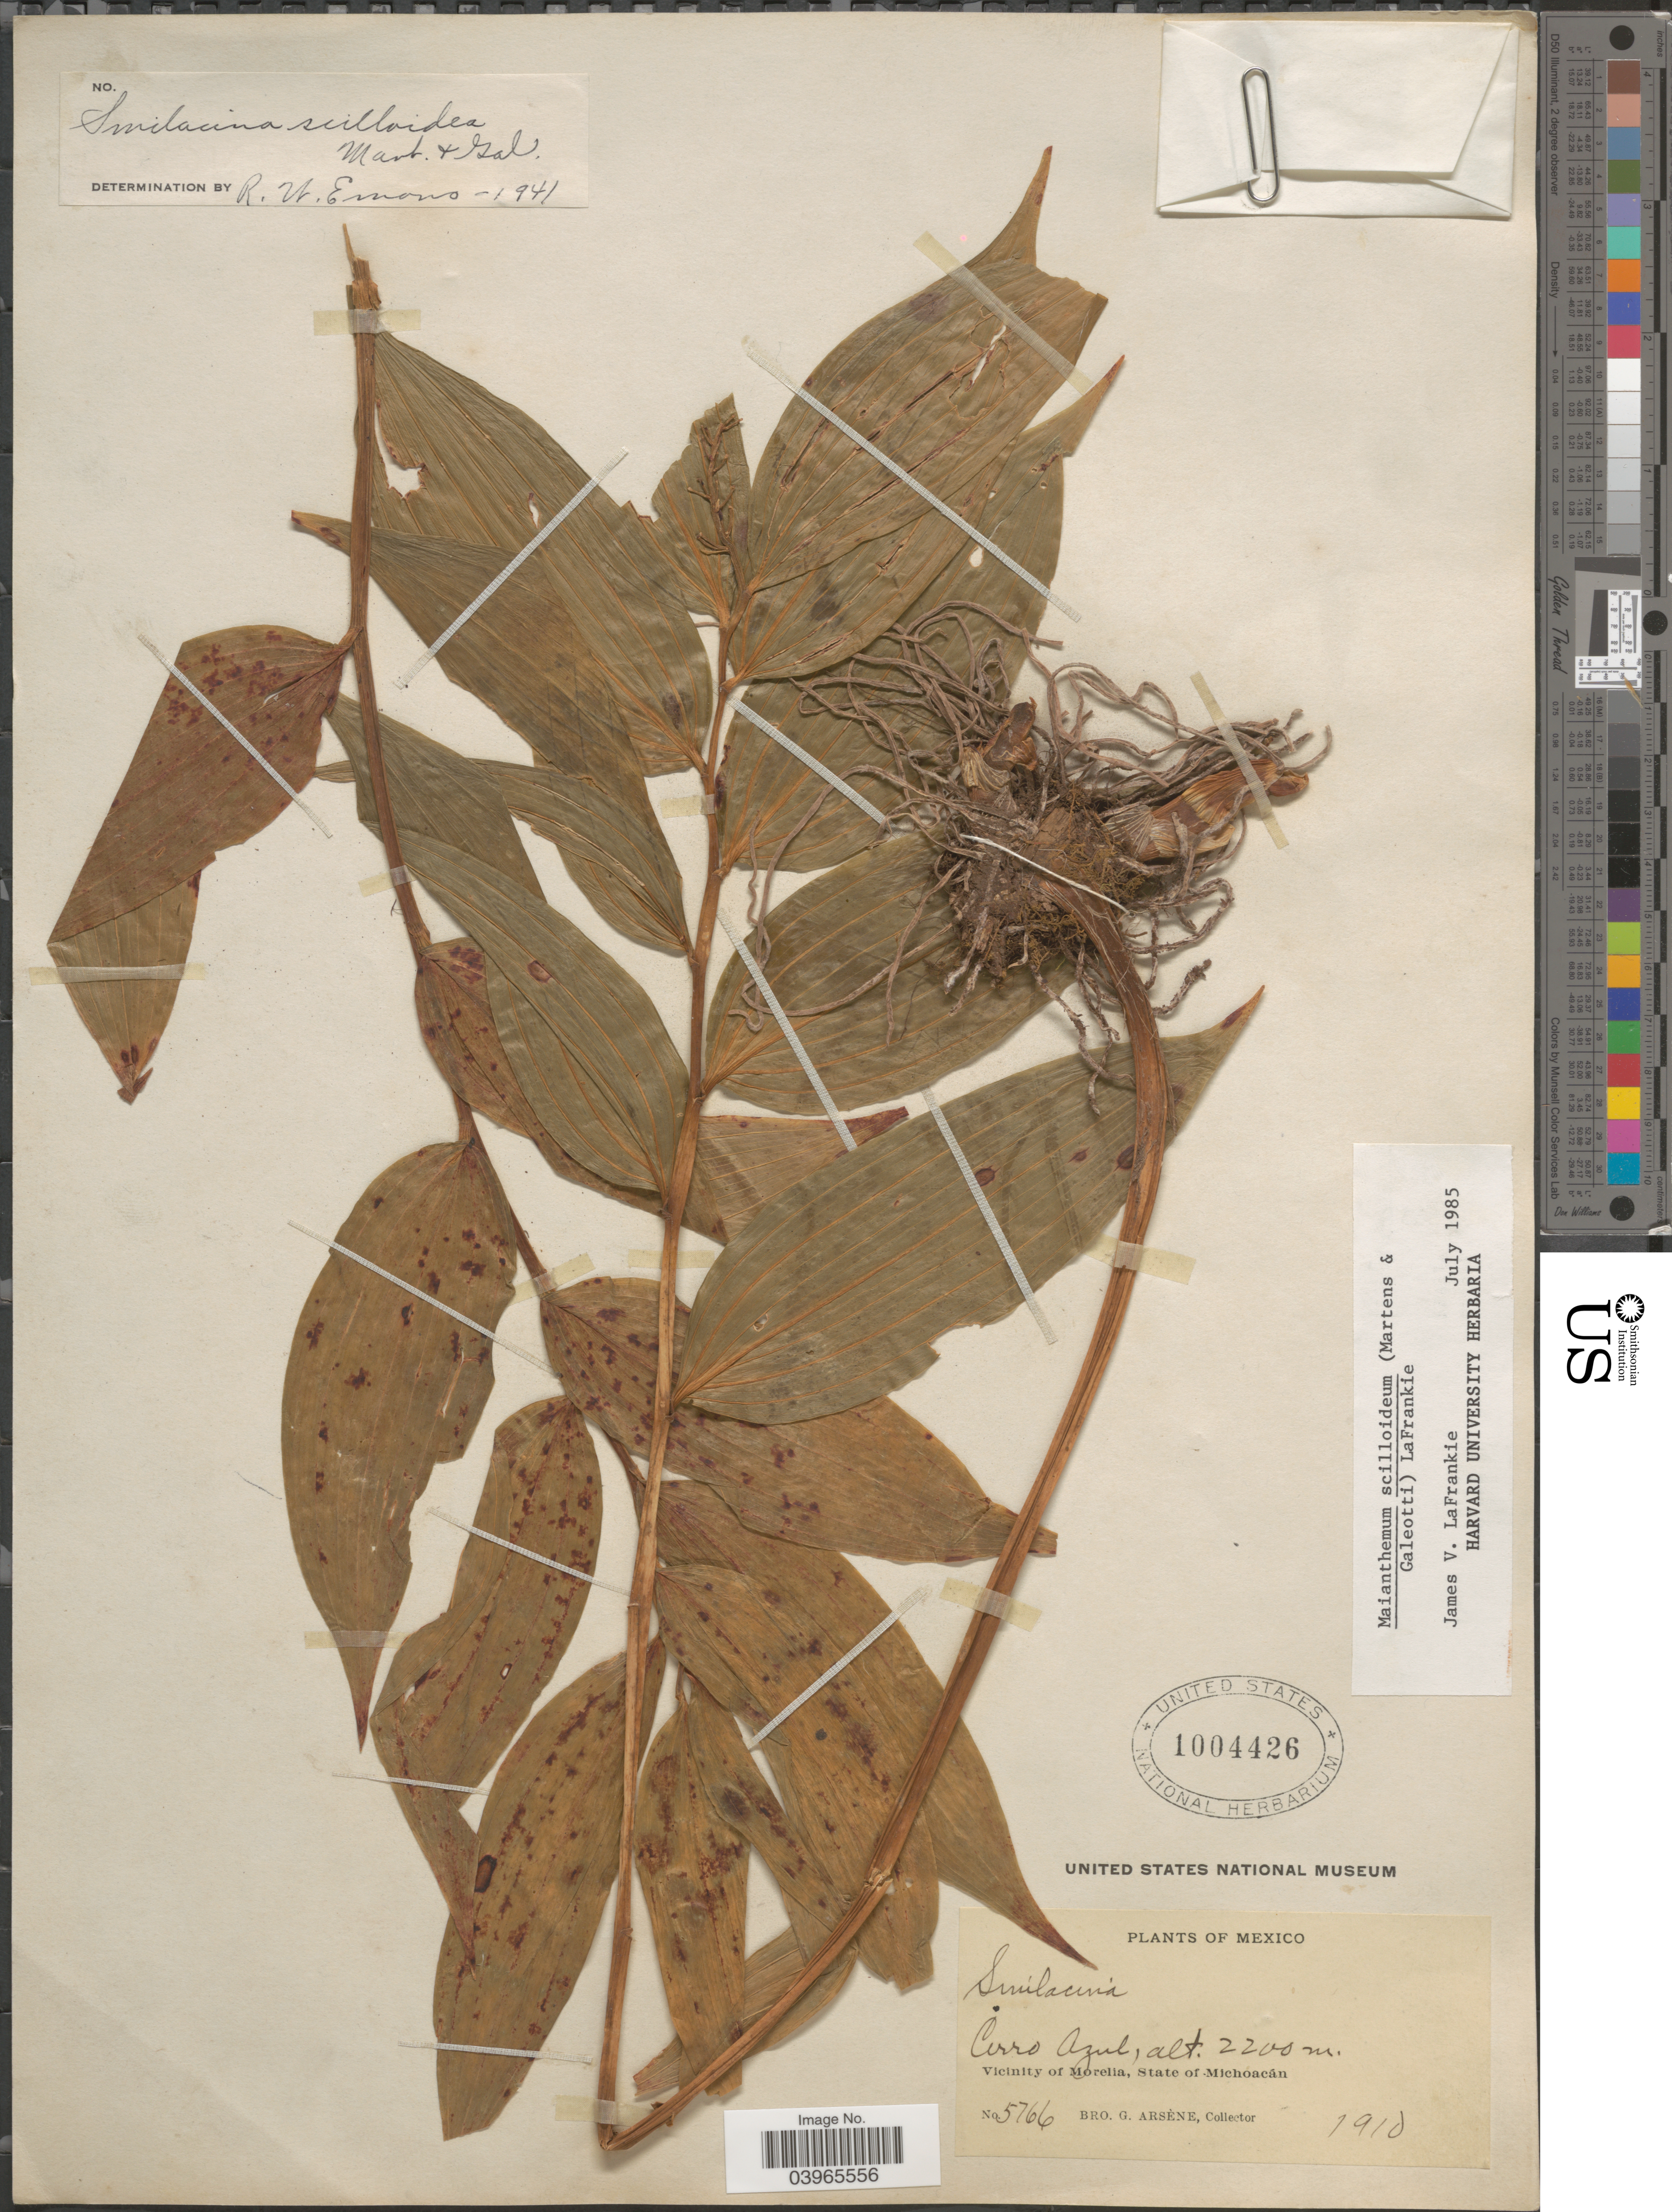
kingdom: Plantae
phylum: Tracheophyta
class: Liliopsida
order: Asparagales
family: Asparagaceae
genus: Maianthemum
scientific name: Maianthemum scilloideum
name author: (M. Martens & Galeotti) LaFrankie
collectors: Bro. G. Arsène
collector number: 5766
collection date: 1910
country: Mexico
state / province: Michoacán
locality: Cerro Azul. Vicinity of Morelia.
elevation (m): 2200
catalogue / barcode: US 1004426